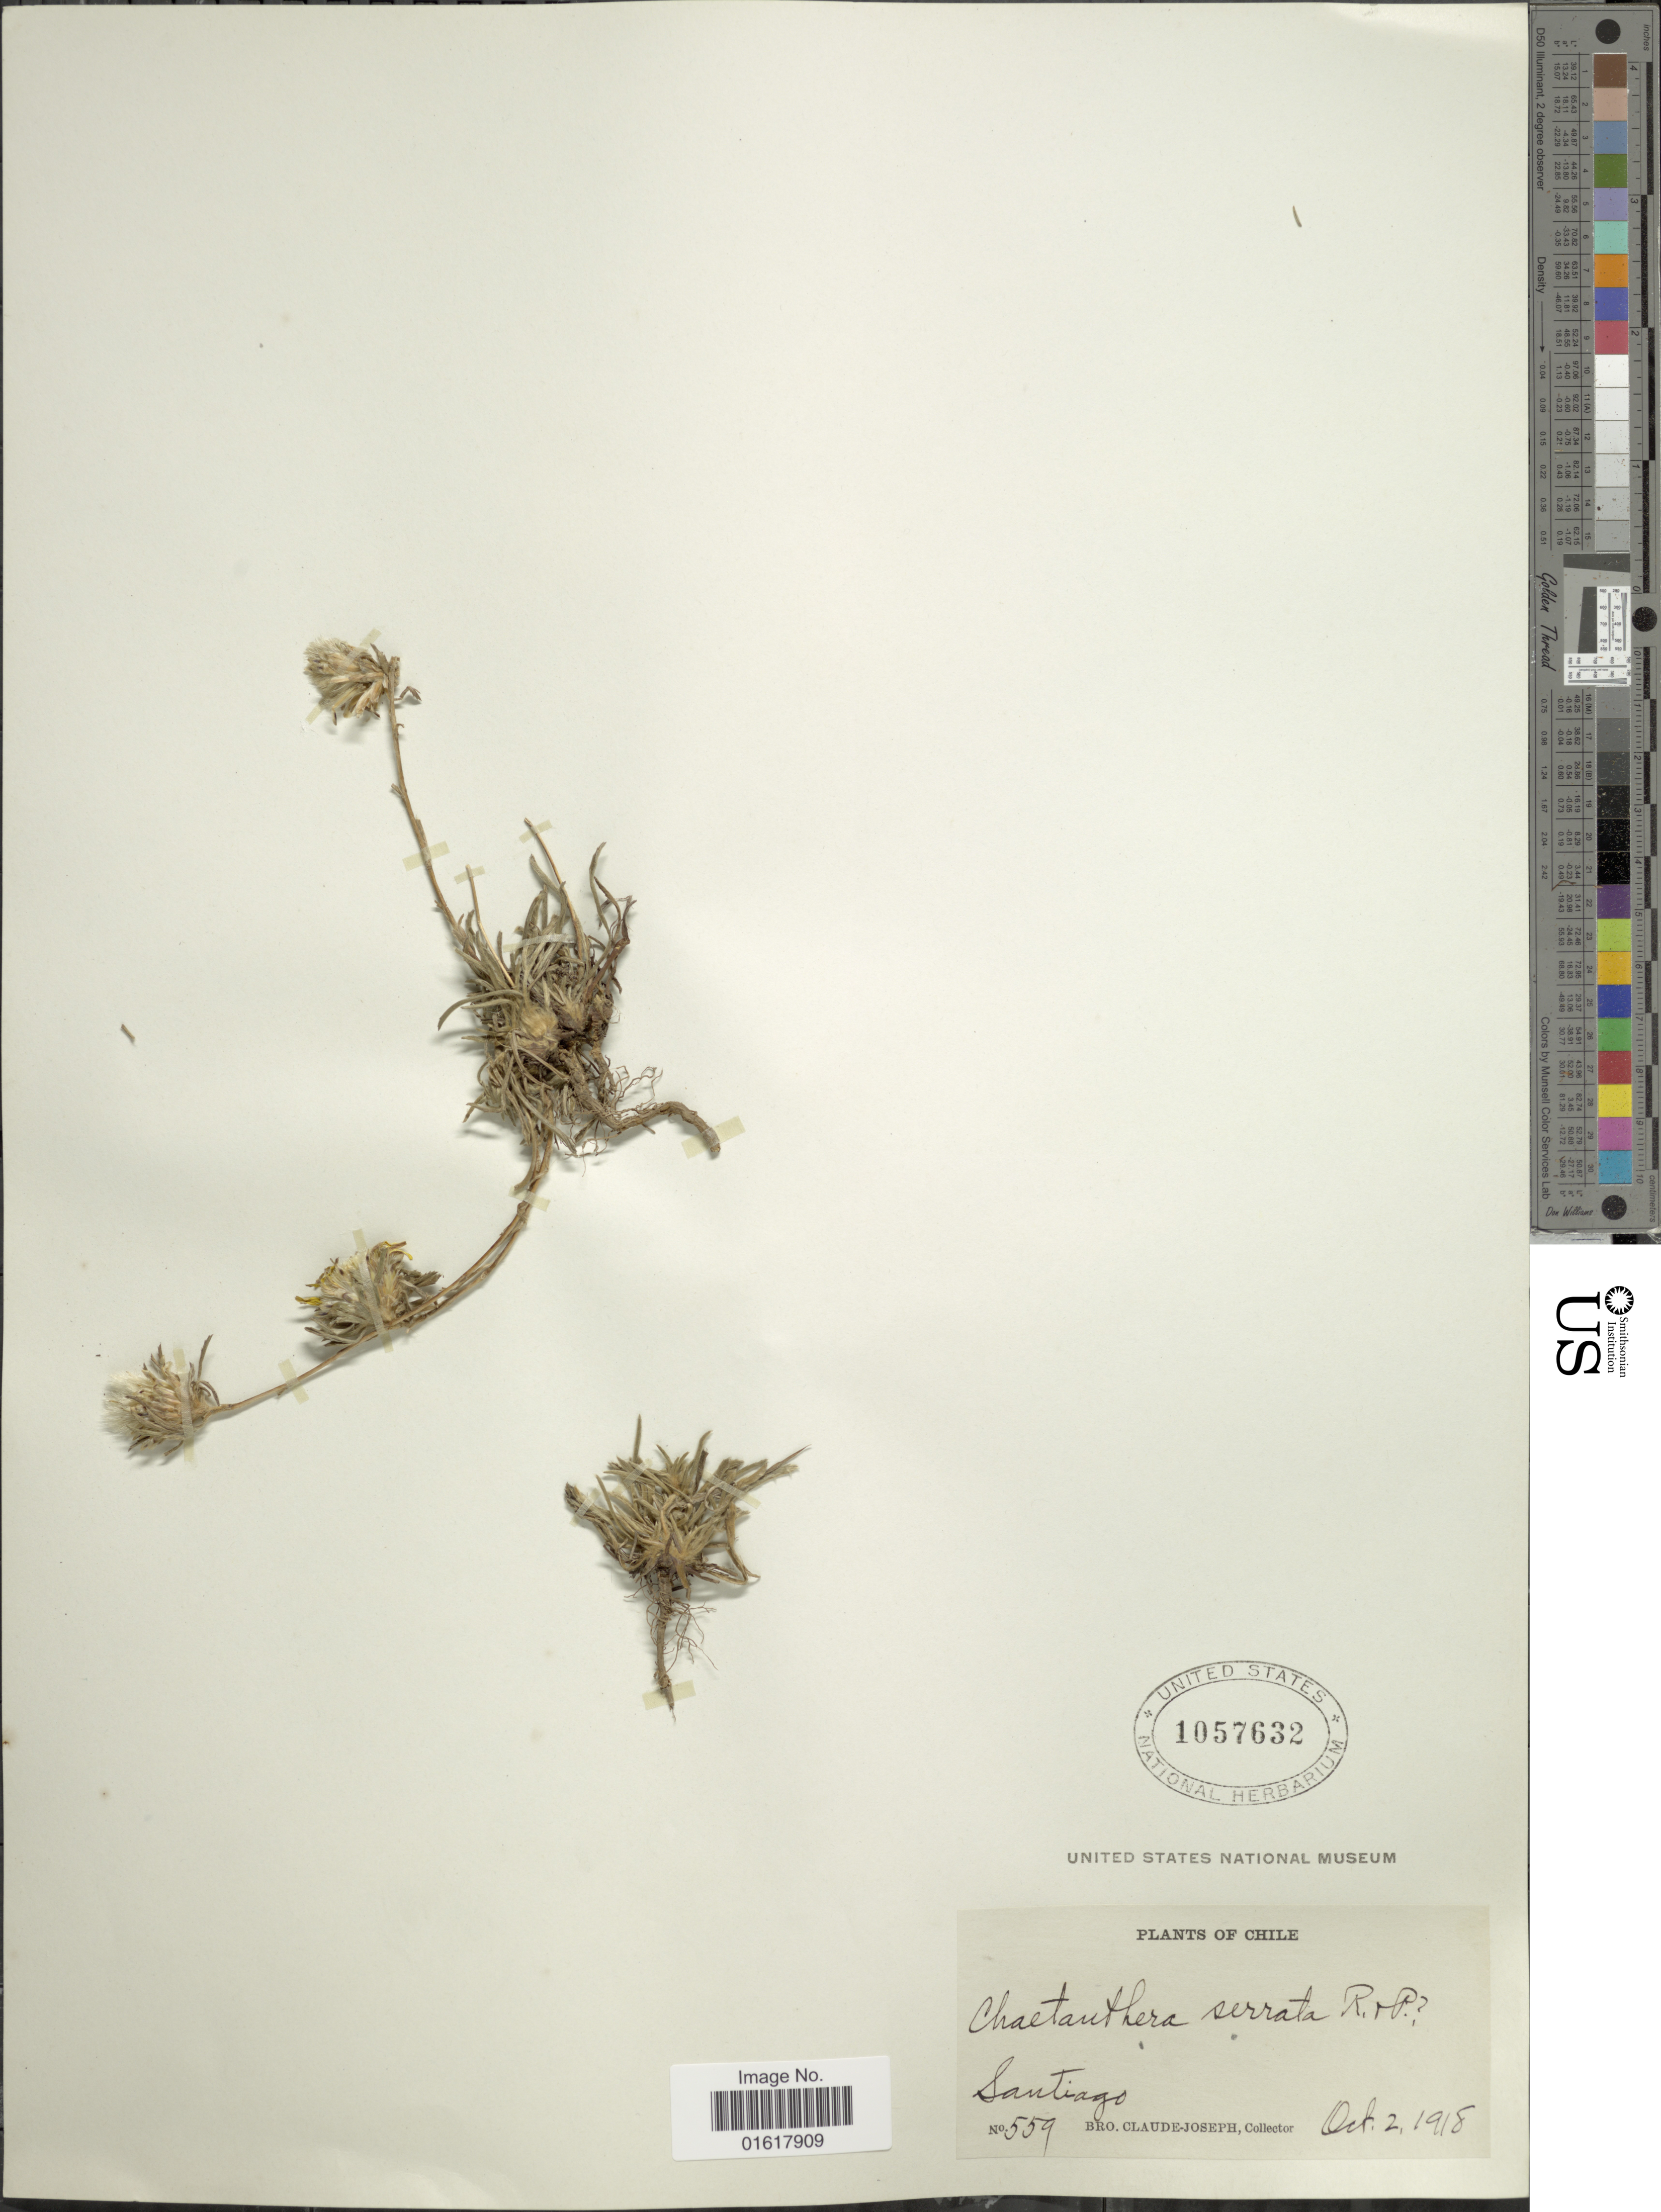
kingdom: Plantae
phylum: Tracheophyta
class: Magnoliopsida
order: Asterales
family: Asteraceae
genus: Chaetanthera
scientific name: Chaetanthera serrata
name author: Ruiz & Pav.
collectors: Bro. Claude-Joseph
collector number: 559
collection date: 1918-10-02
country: Chile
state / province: Región Metropolitana (RM)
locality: Santiago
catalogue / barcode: US 1057632